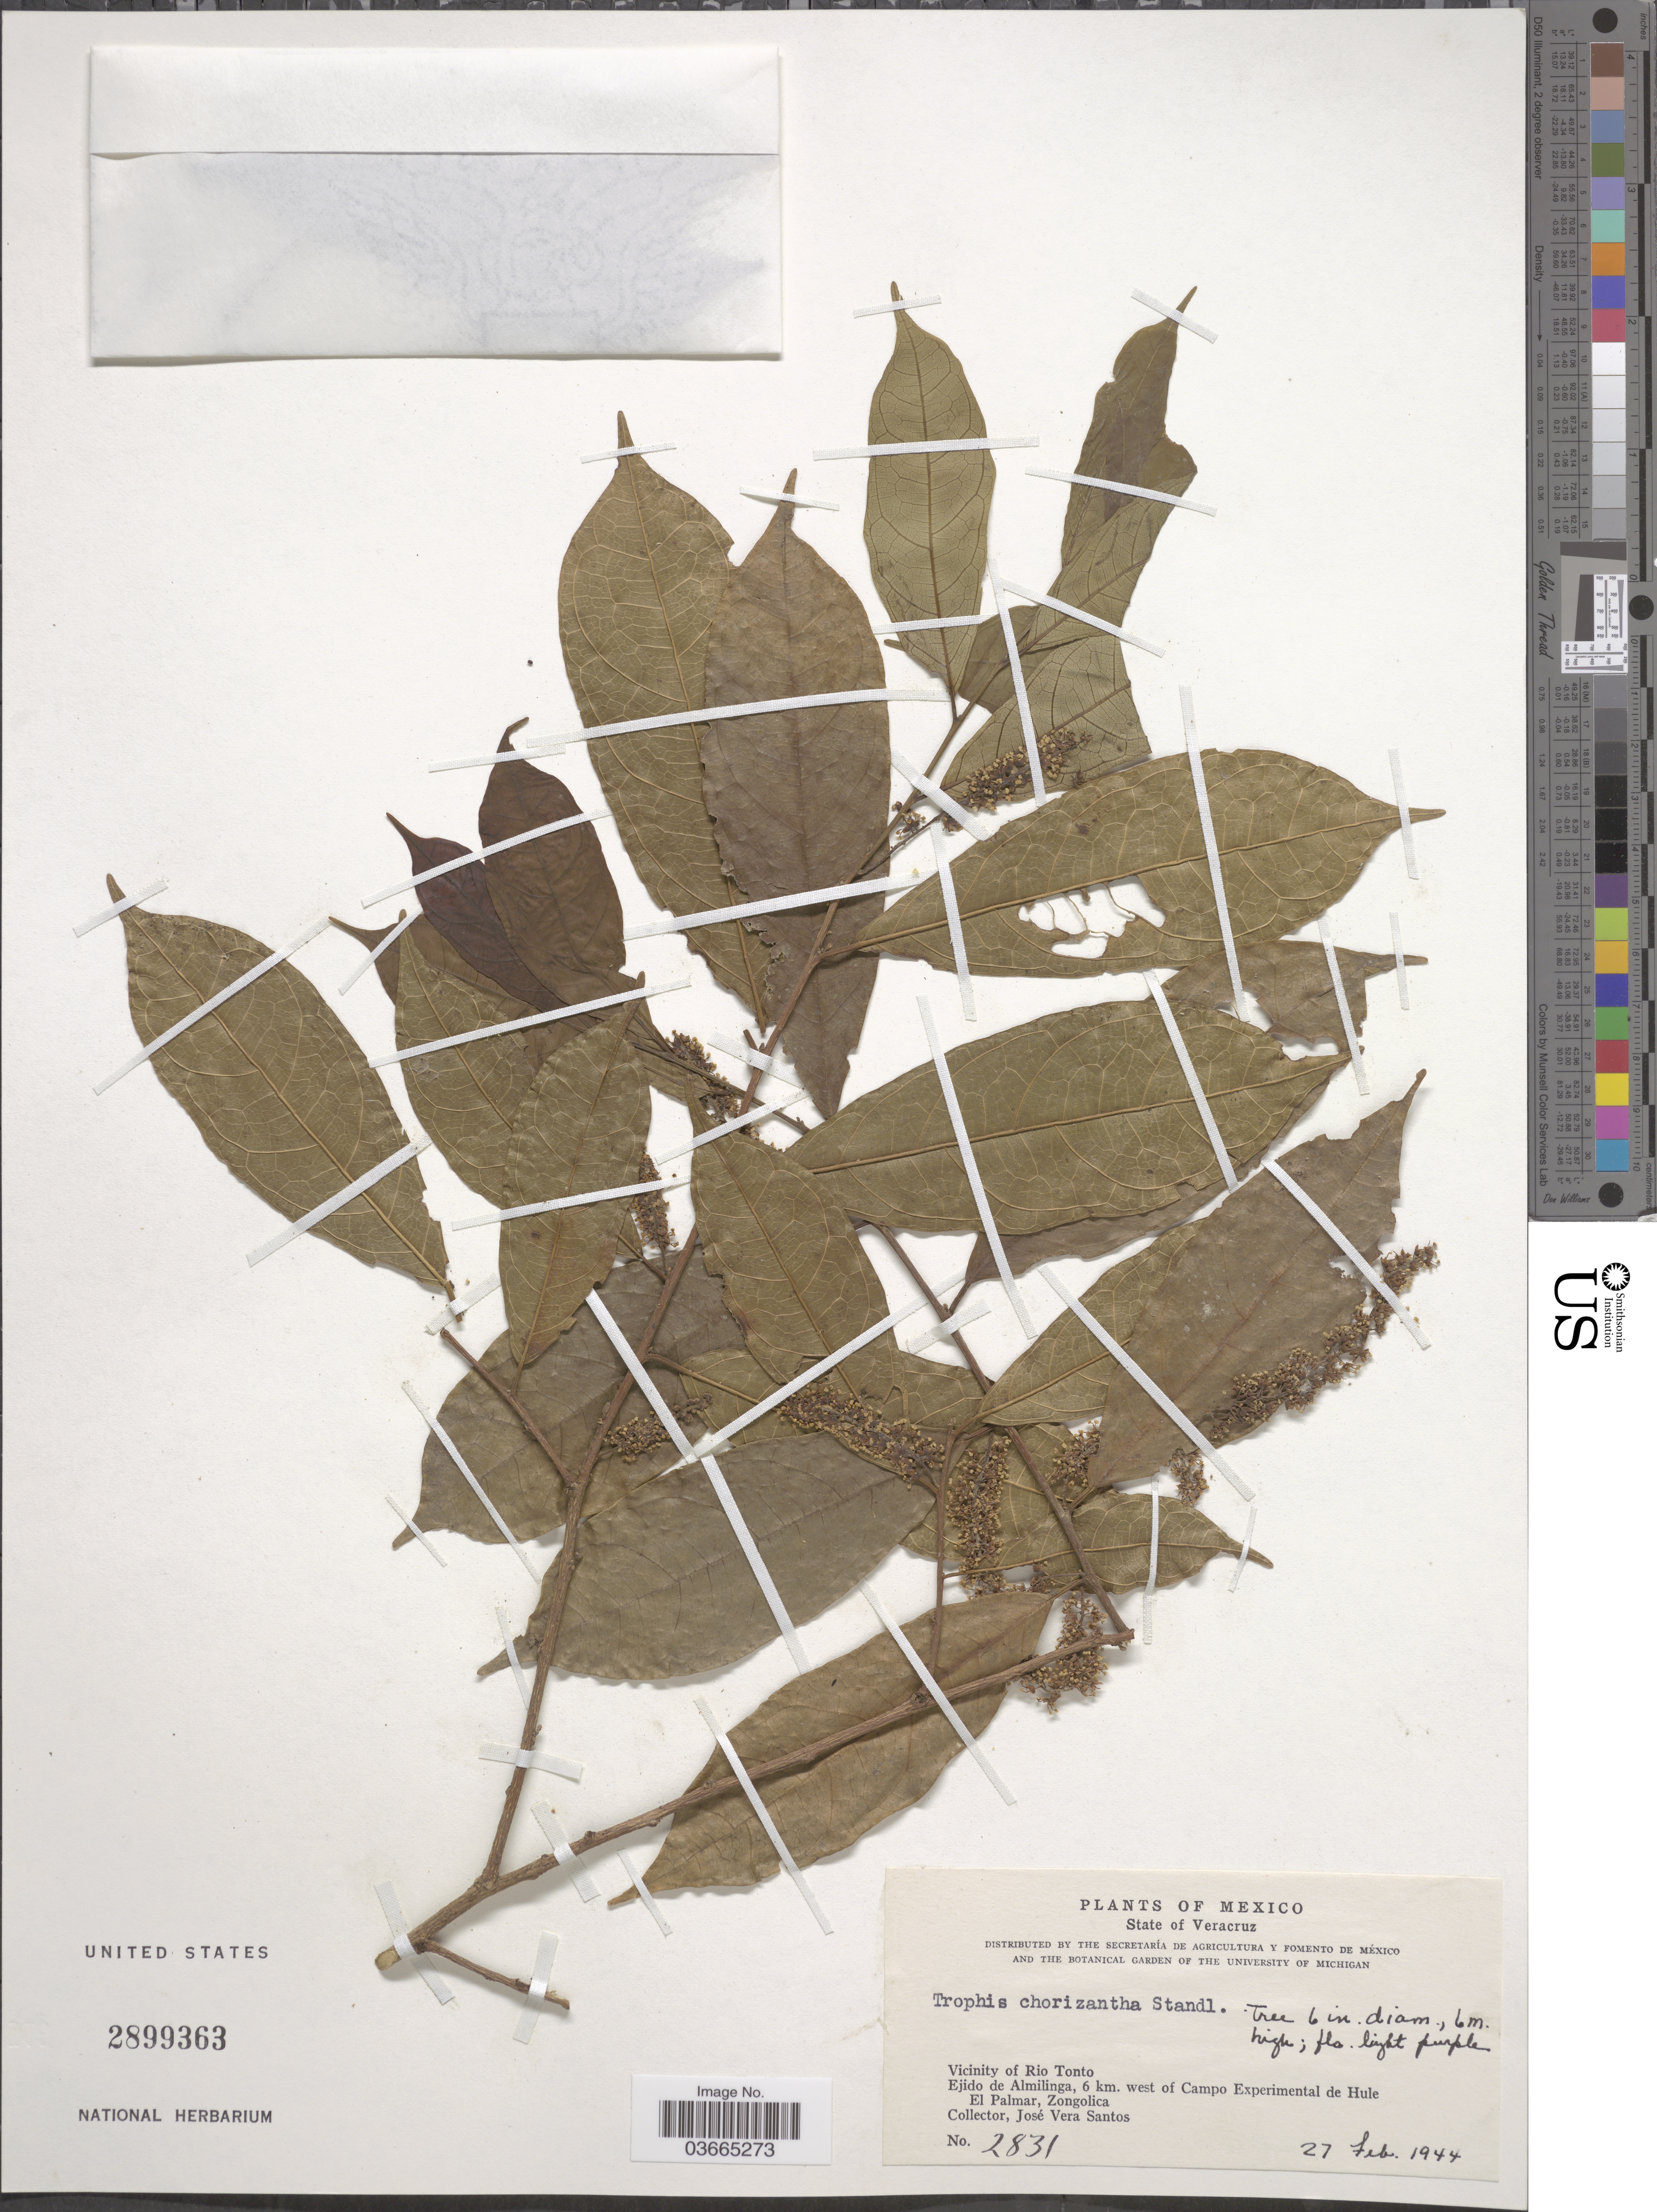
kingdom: Plantae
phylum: Tracheophyta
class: Magnoliopsida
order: Rosales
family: Moraceae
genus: Trophis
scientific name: Trophis mexicana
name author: (Liebm.) Bureau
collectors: J. Santos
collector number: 2831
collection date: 1944-02-27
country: Mexico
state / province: Veracruz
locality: State of Veracruz. Vicinity of Rio Tonto. Ejido de Almilinga, 6 km. west of Campo Experimental de Hule. El Palmar, Zongolica.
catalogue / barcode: US 2899363